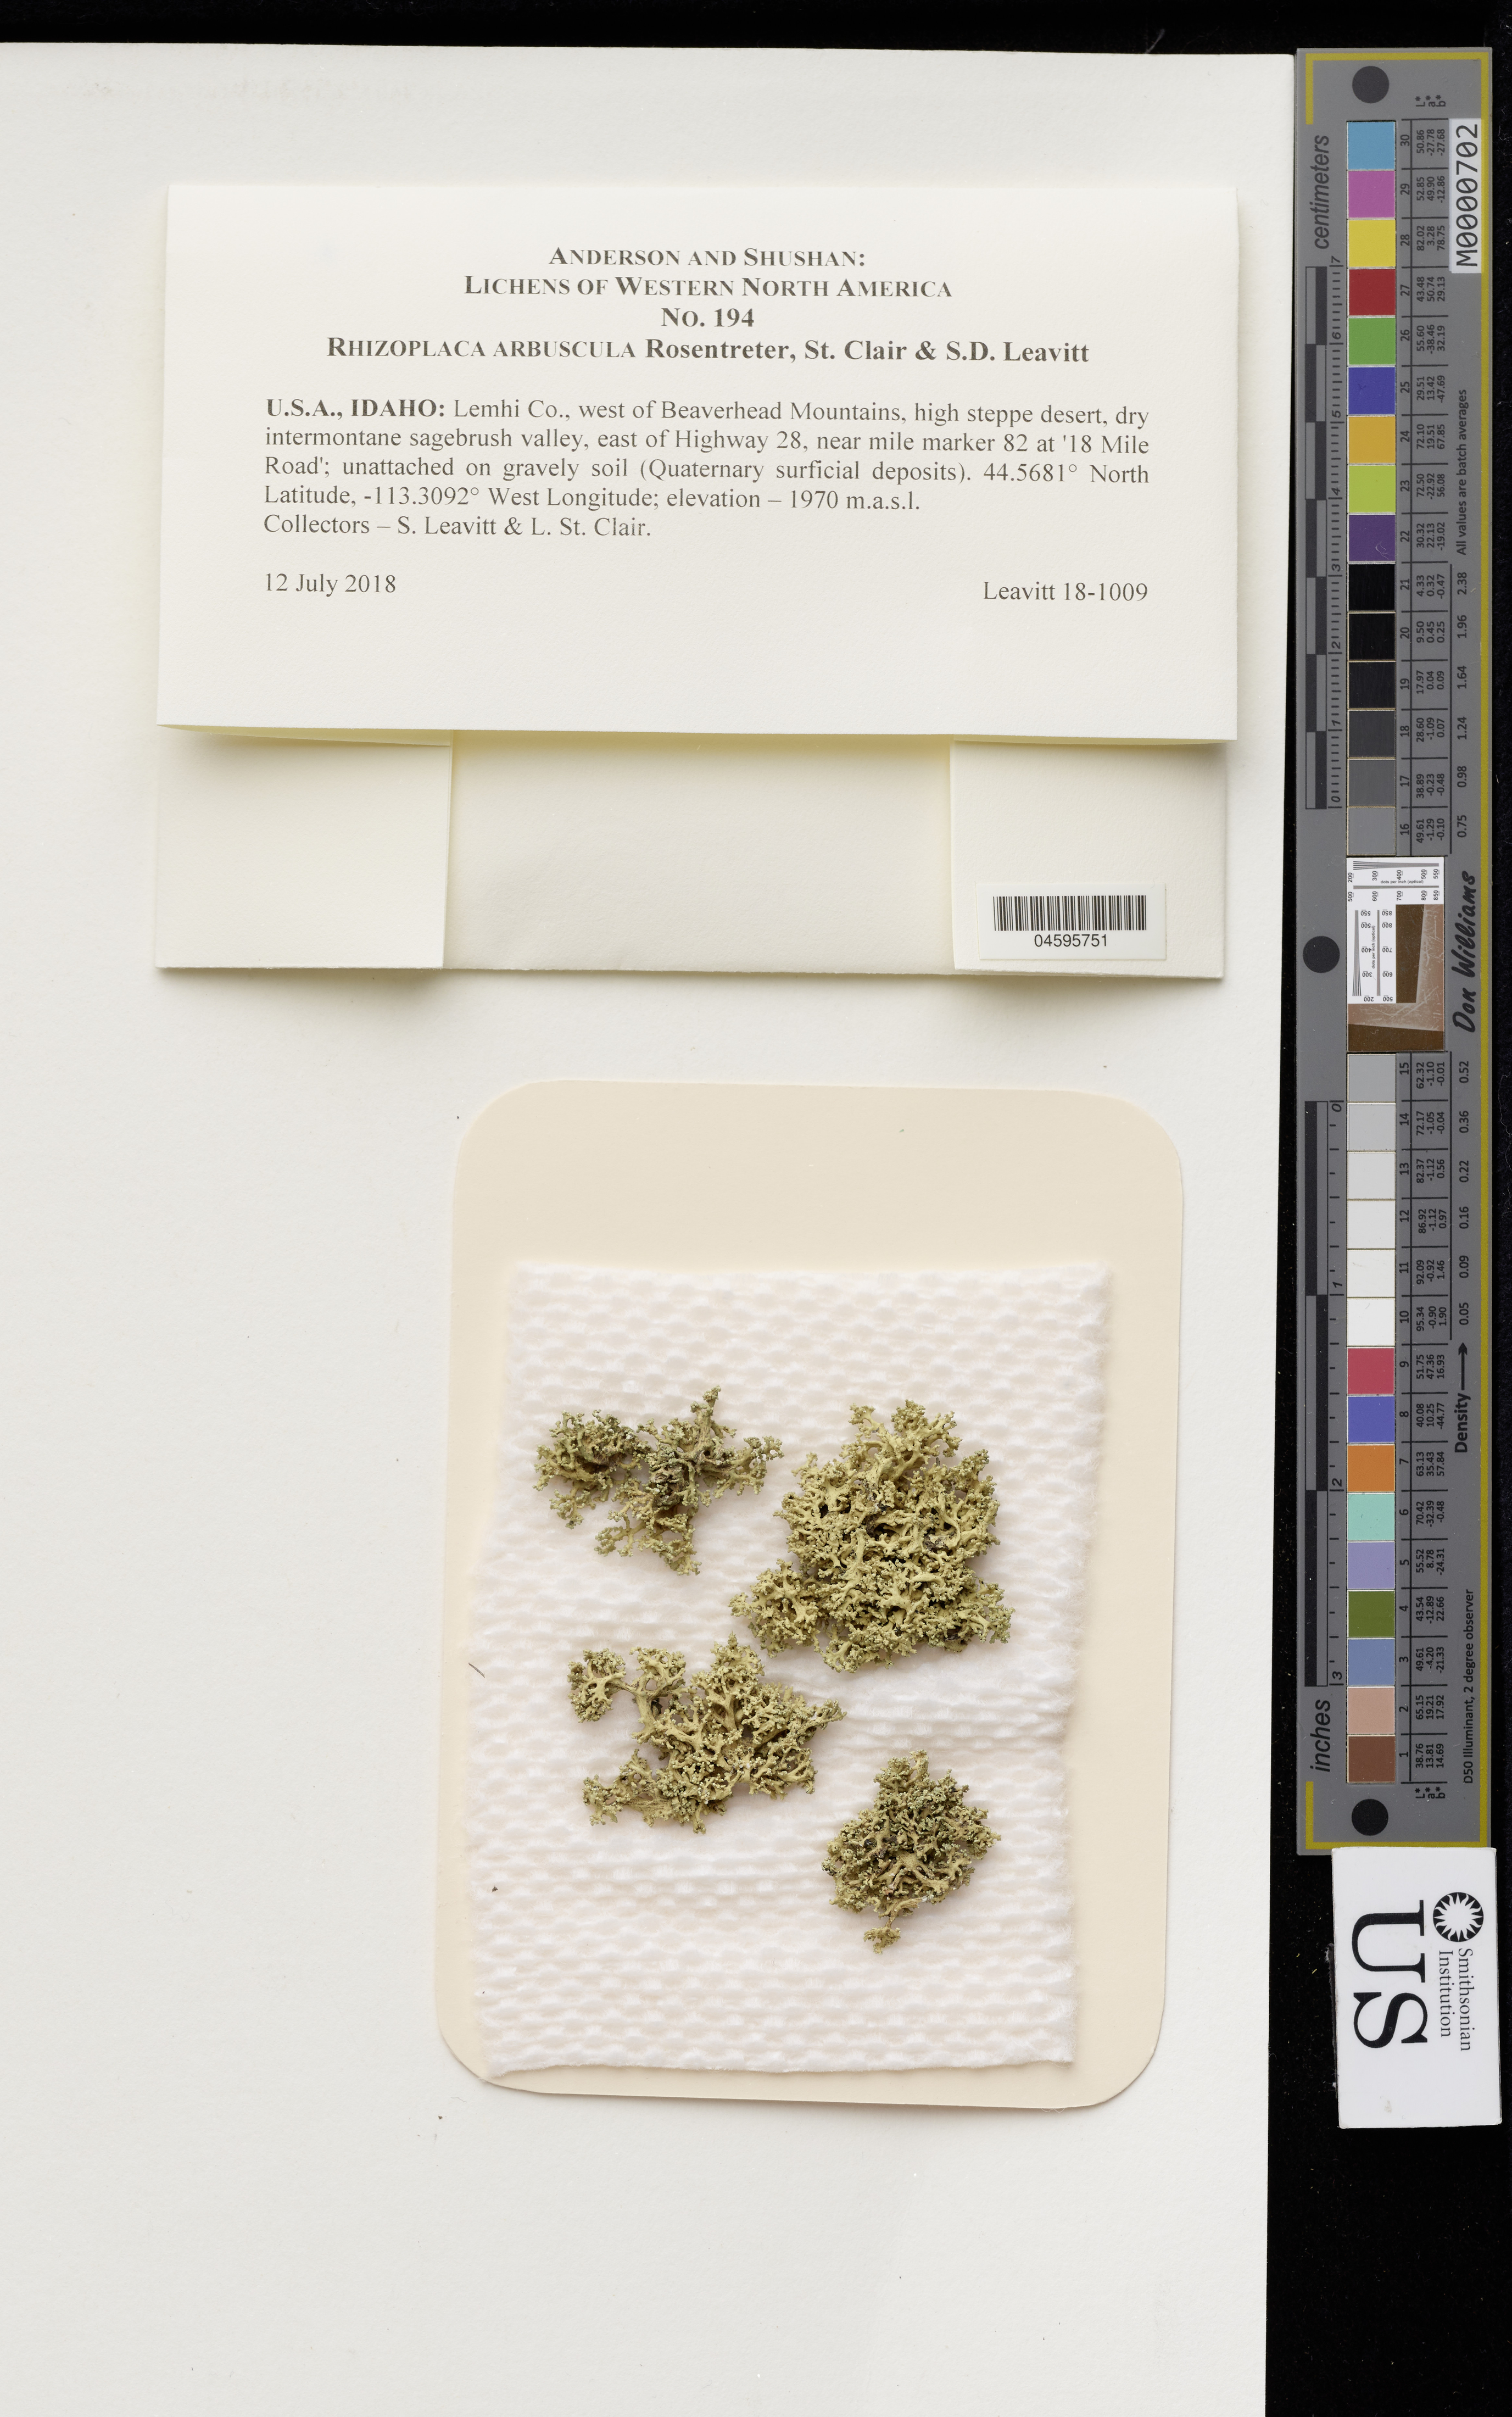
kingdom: Fungi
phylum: Ascomycota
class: Lecanoromycetes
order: Lecanorales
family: Lecanoraceae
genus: Rhizoplaca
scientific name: Rhizoplaca arbuscula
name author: (Rosentr.) Rosentr. et al.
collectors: -. Leavitt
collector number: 18-1009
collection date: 2018-07-12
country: United States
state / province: Idaho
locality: Lemhi Co., west of Beaverhead Mountains, high steppe desert, dry intermontane sagebrush valley, east of Highway 28, near mile marker 82 at 18 Mile Road.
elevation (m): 1970